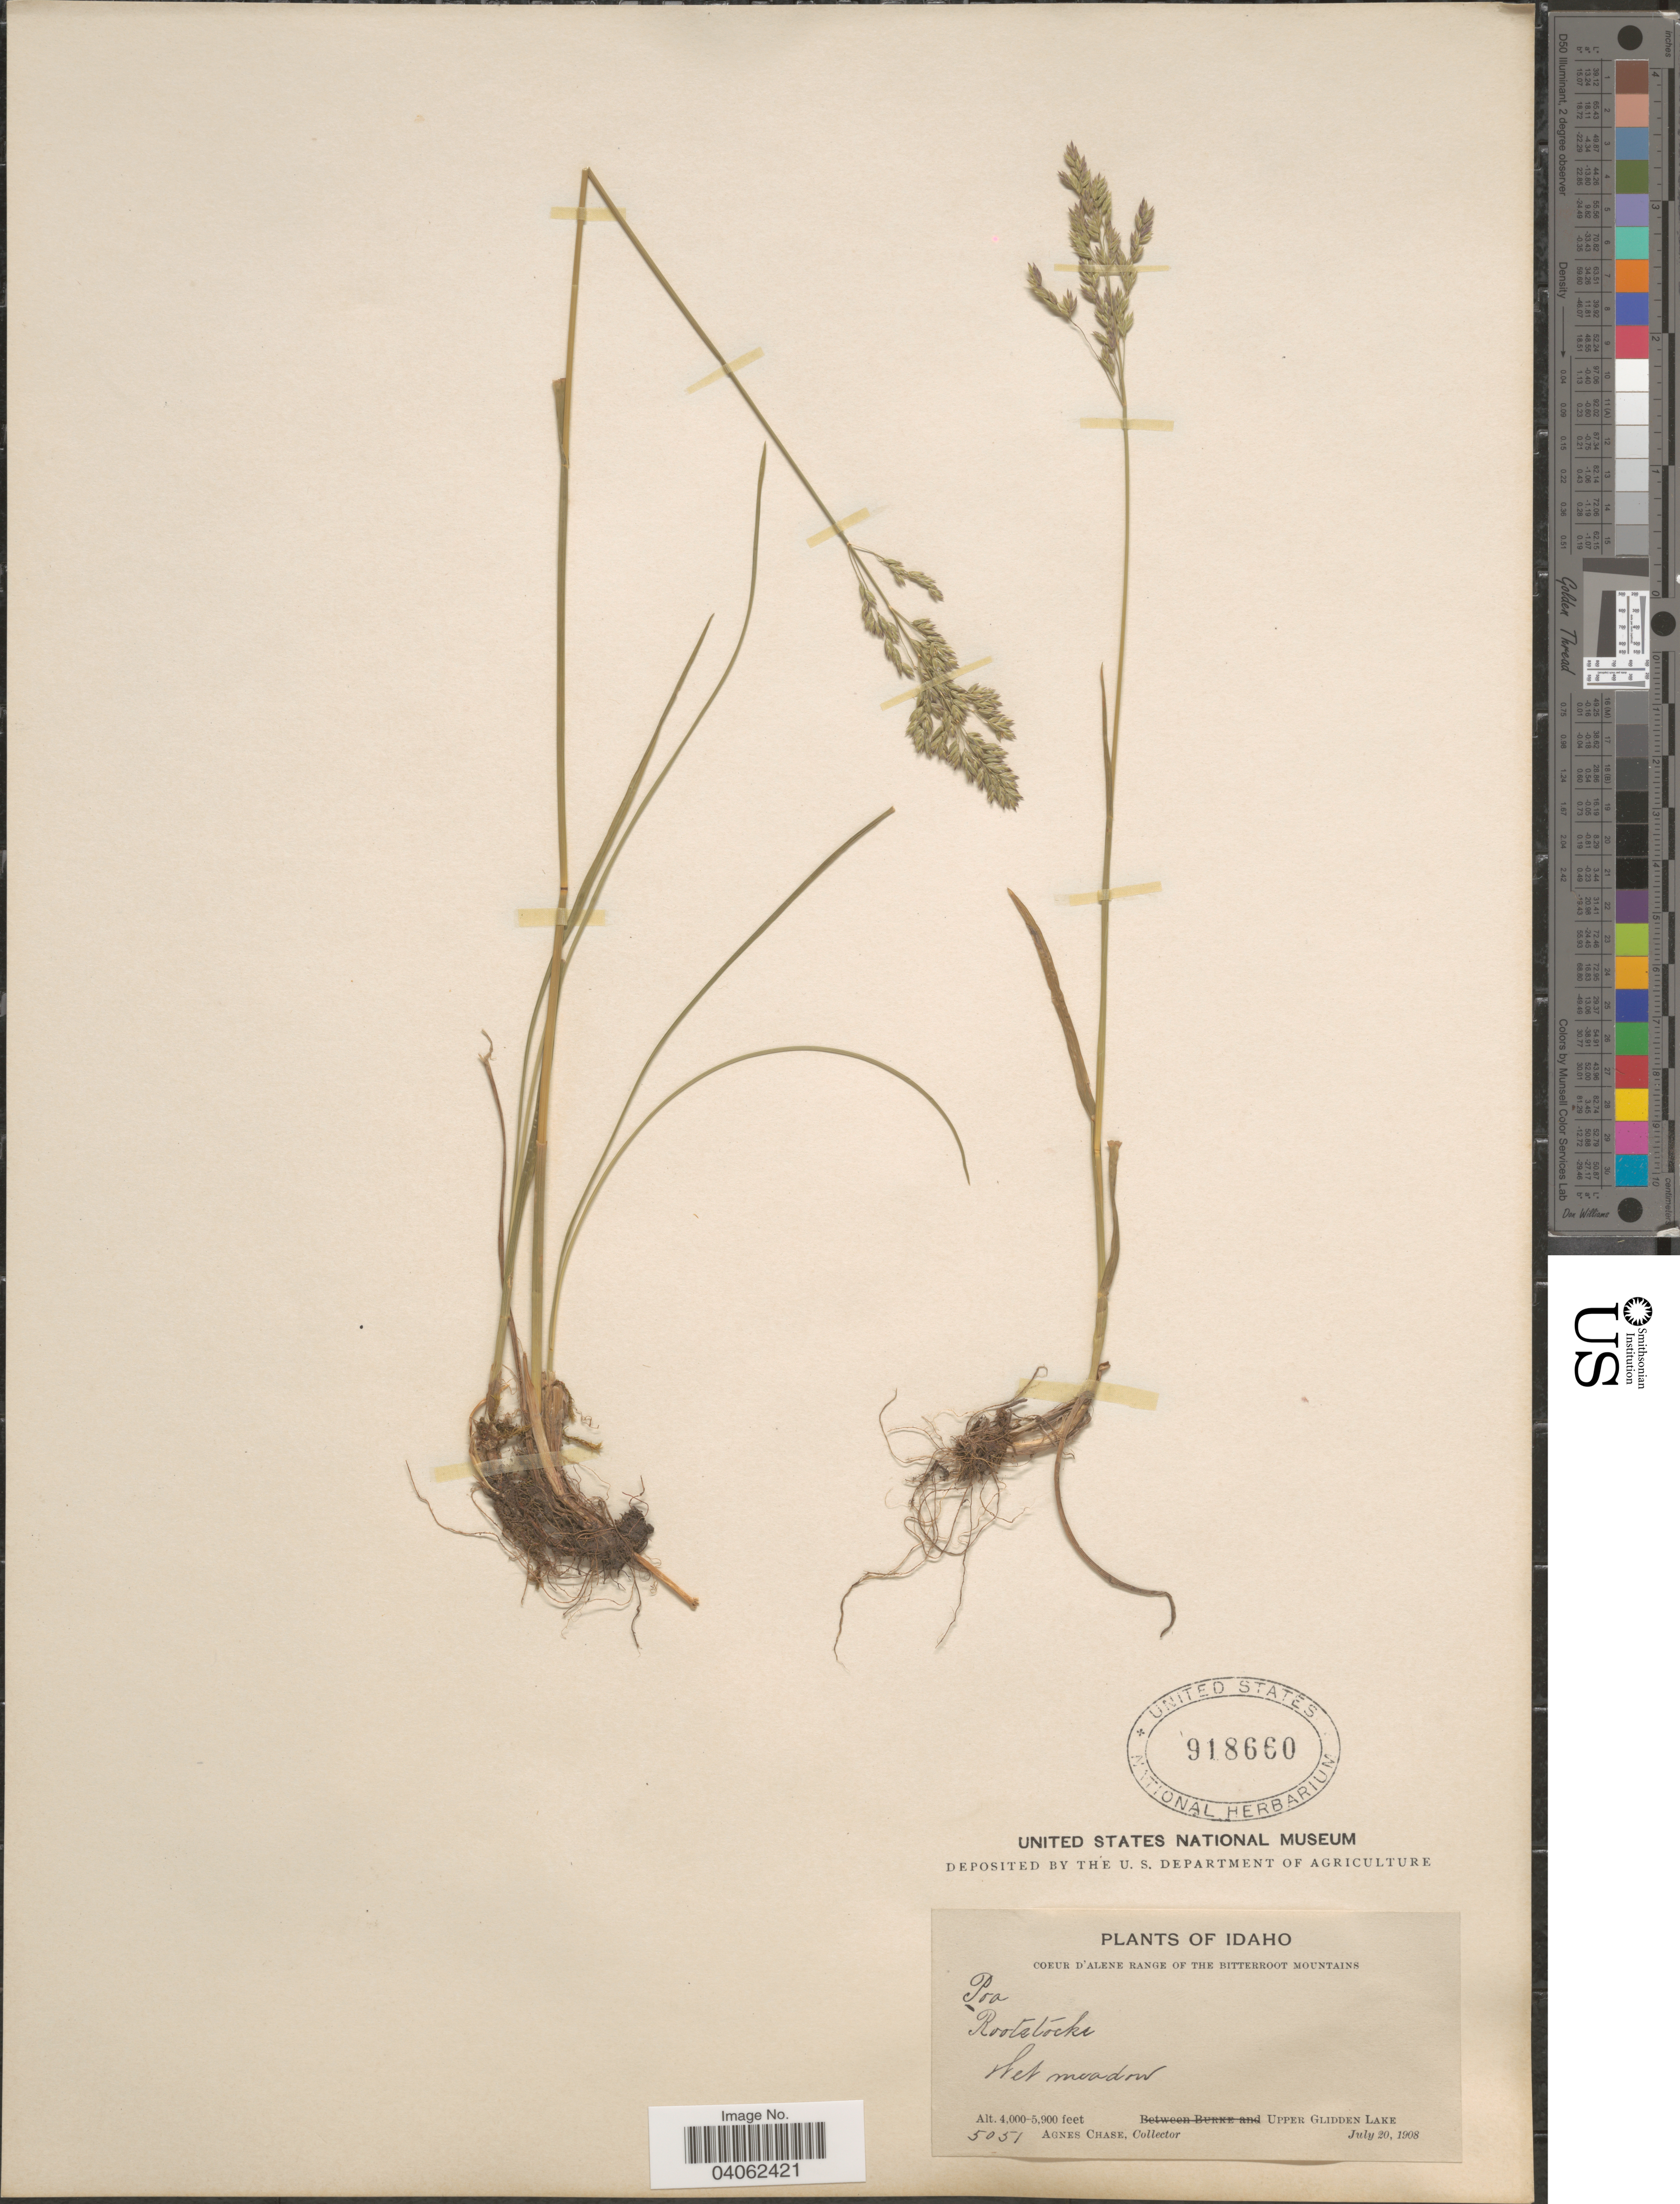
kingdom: Plantae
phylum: Tracheophyta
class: Liliopsida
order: Poales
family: Poaceae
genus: Poa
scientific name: Poa pratensis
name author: L.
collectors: A. Chase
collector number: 5051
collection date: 1908-07-20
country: United States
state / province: Idaho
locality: Coeur d'Alene Range of the Bitterroot Mountains. Upper Glidden Lake.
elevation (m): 1219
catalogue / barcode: US 918660